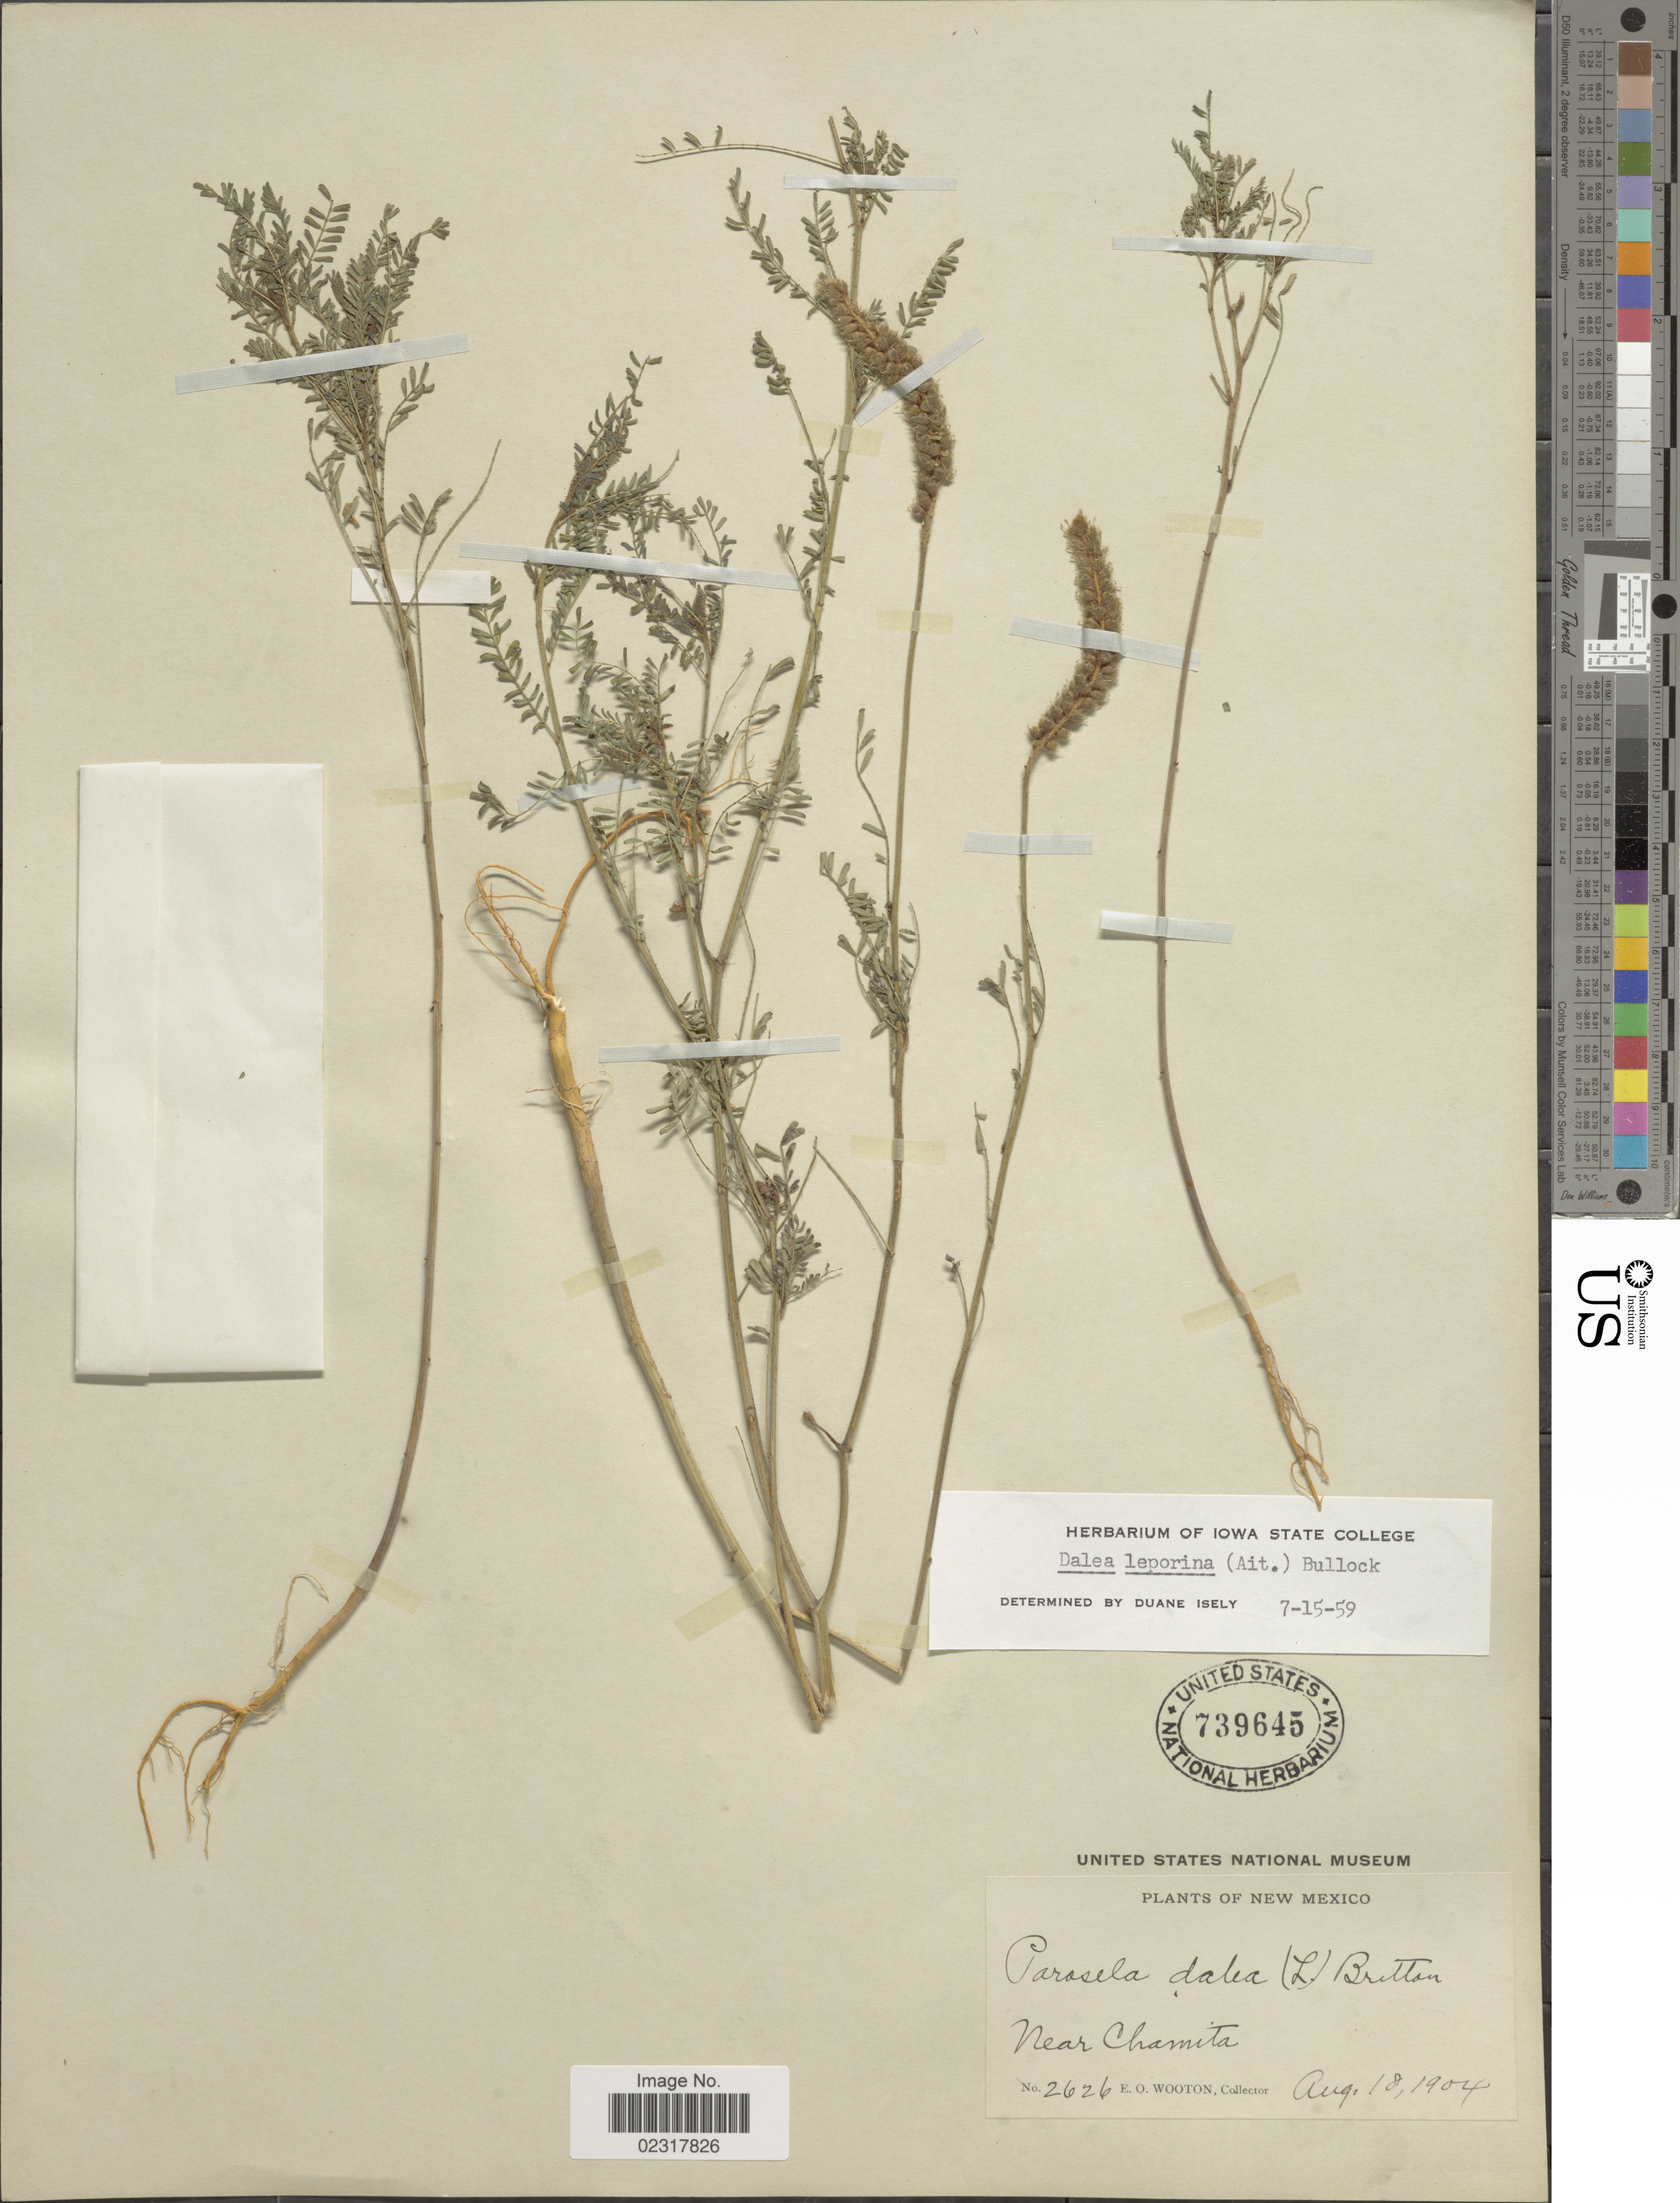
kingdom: Plantae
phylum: Tracheophyta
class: Magnoliopsida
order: Fabales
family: Fabaceae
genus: Dalea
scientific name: Dalea leporina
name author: (Aiton) Bullock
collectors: E. O. Wooton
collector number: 2626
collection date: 1904-08-18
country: United States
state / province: New Mexico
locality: Near Chamita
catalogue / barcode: US 739645